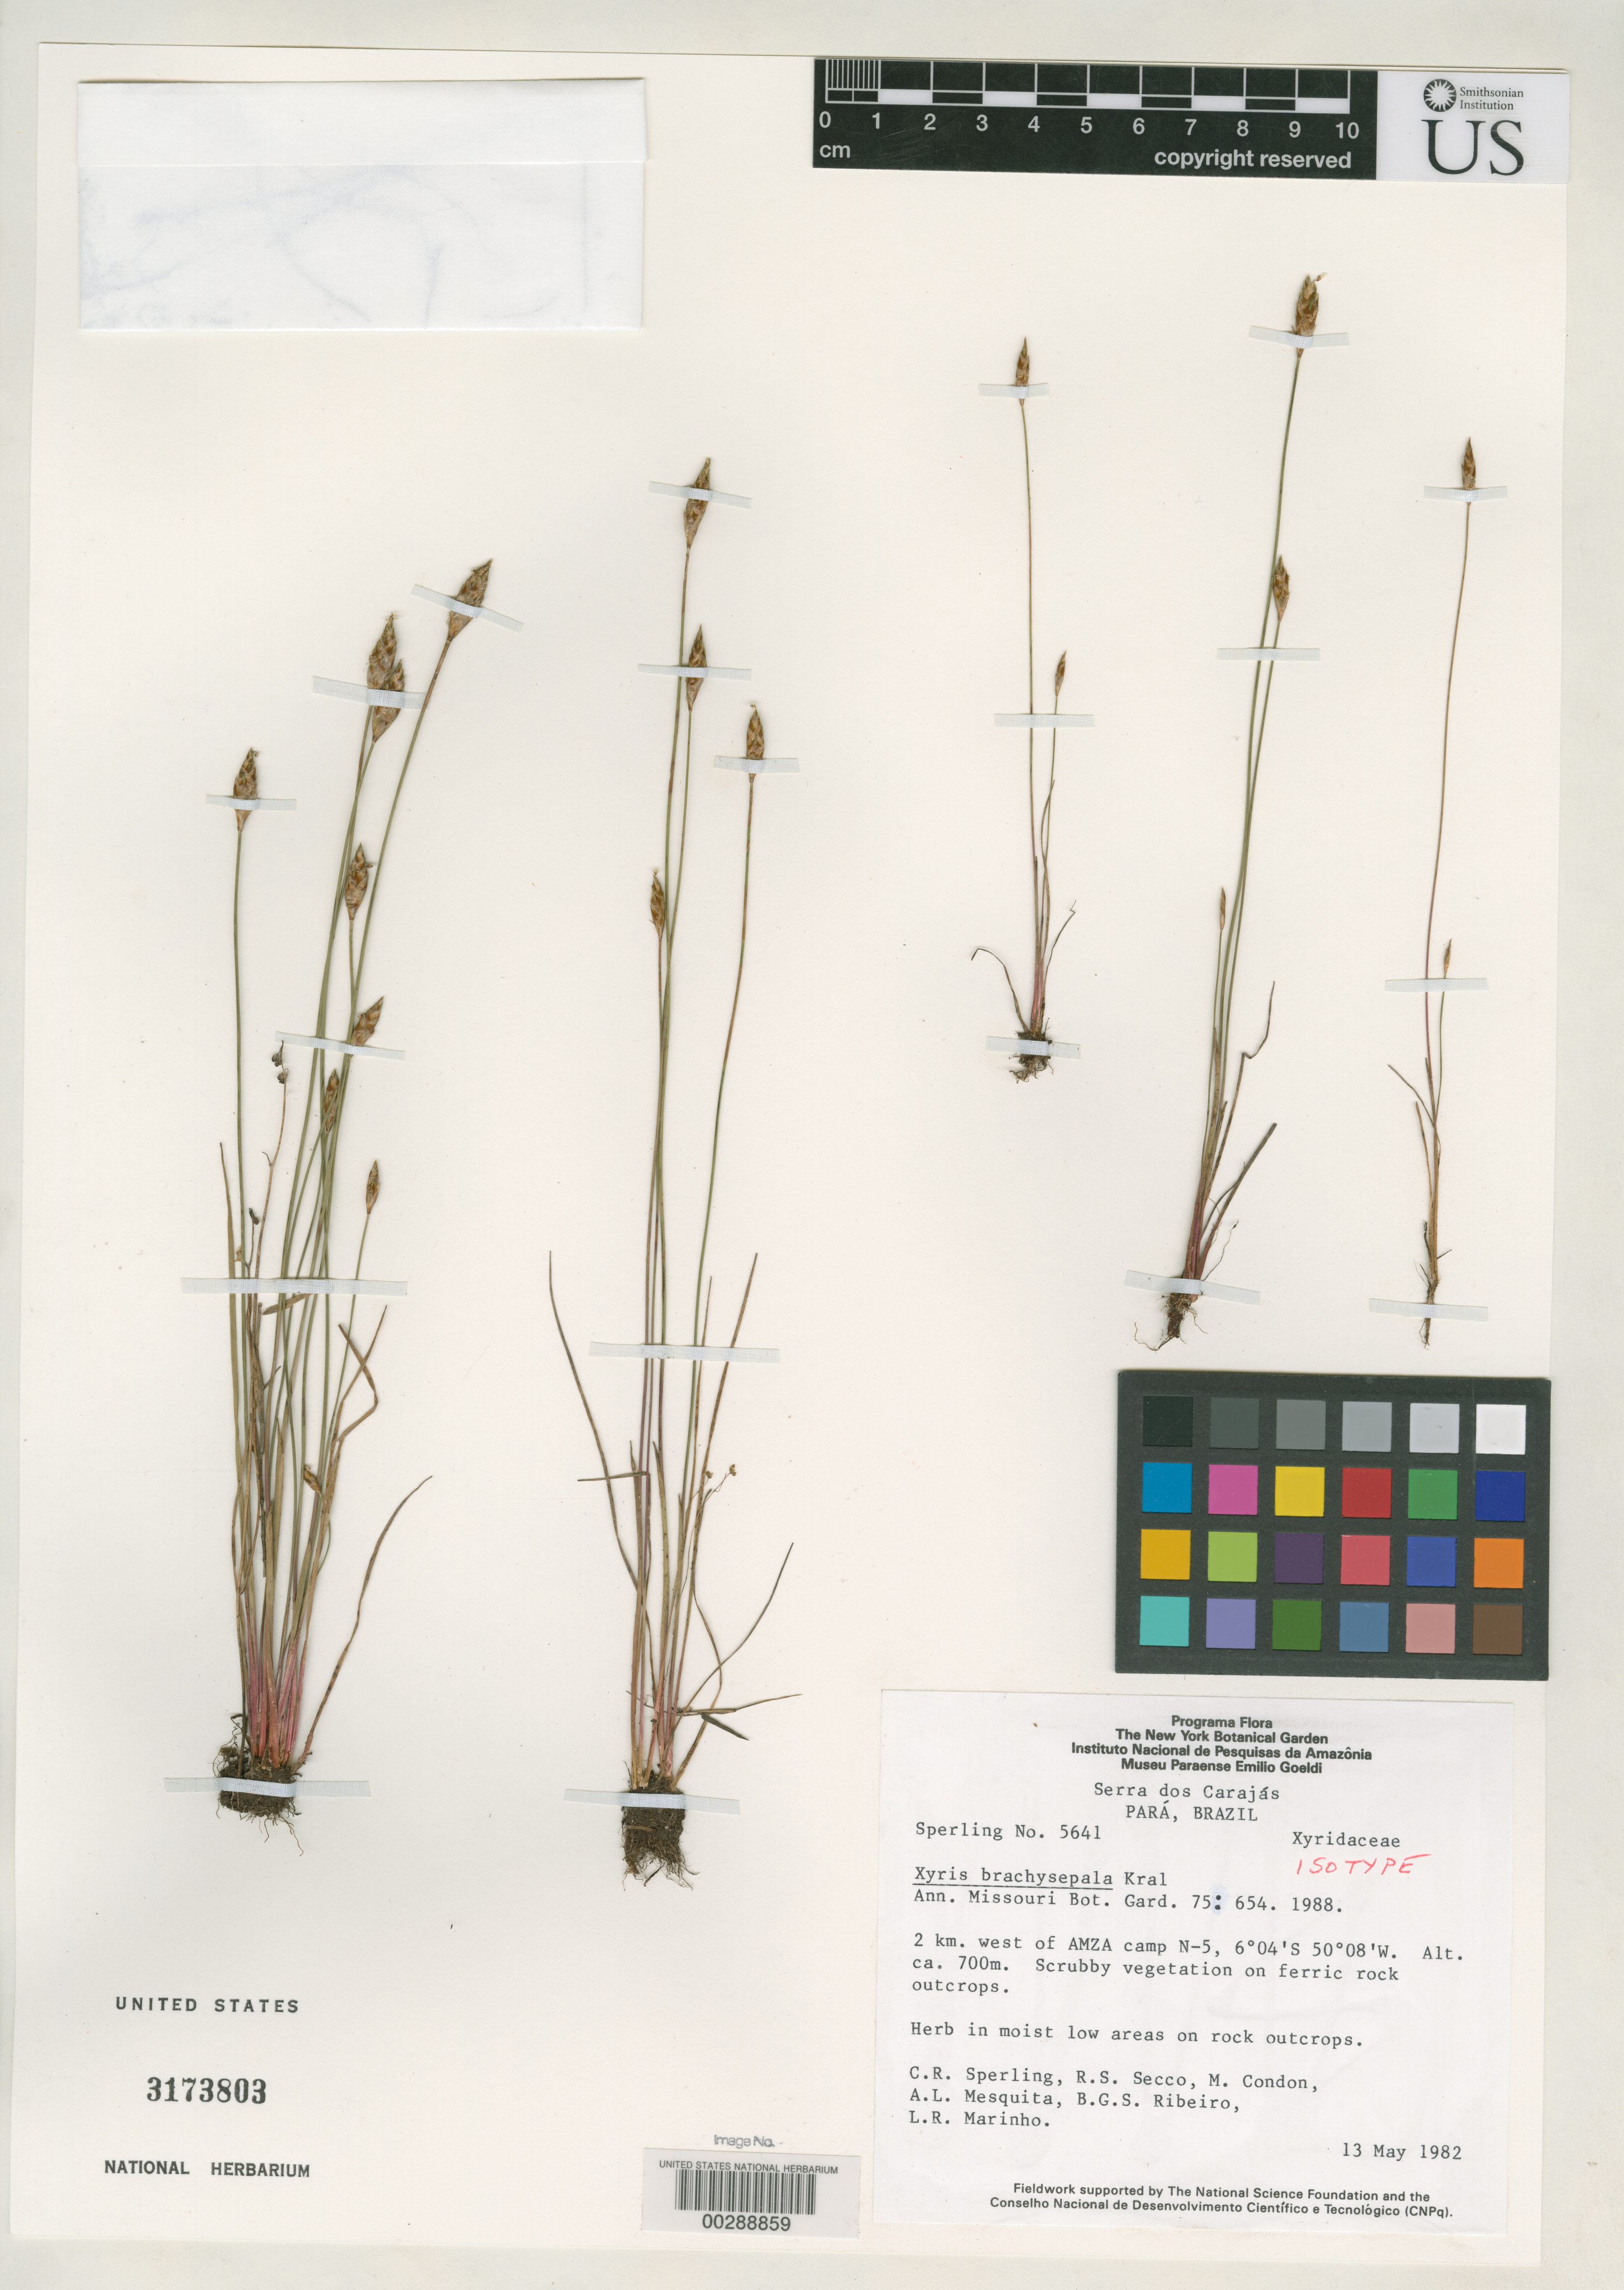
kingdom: Plantae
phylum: Tracheophyta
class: Liliopsida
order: Poales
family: Xyridaceae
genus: Xyris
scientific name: Xyris brachysepala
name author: Kral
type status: Isotype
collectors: C. R. Sperling, R. S. Secco, M. A. Condon, A. L. Mesquita, M. Ribeiro & L. R. Marinho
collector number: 5641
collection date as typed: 13 May 1982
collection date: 1982-05-13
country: Brazil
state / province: Pará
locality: Serra dos Carajas, 2 km W of AMZA camp N-5.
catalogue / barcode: US 3173803